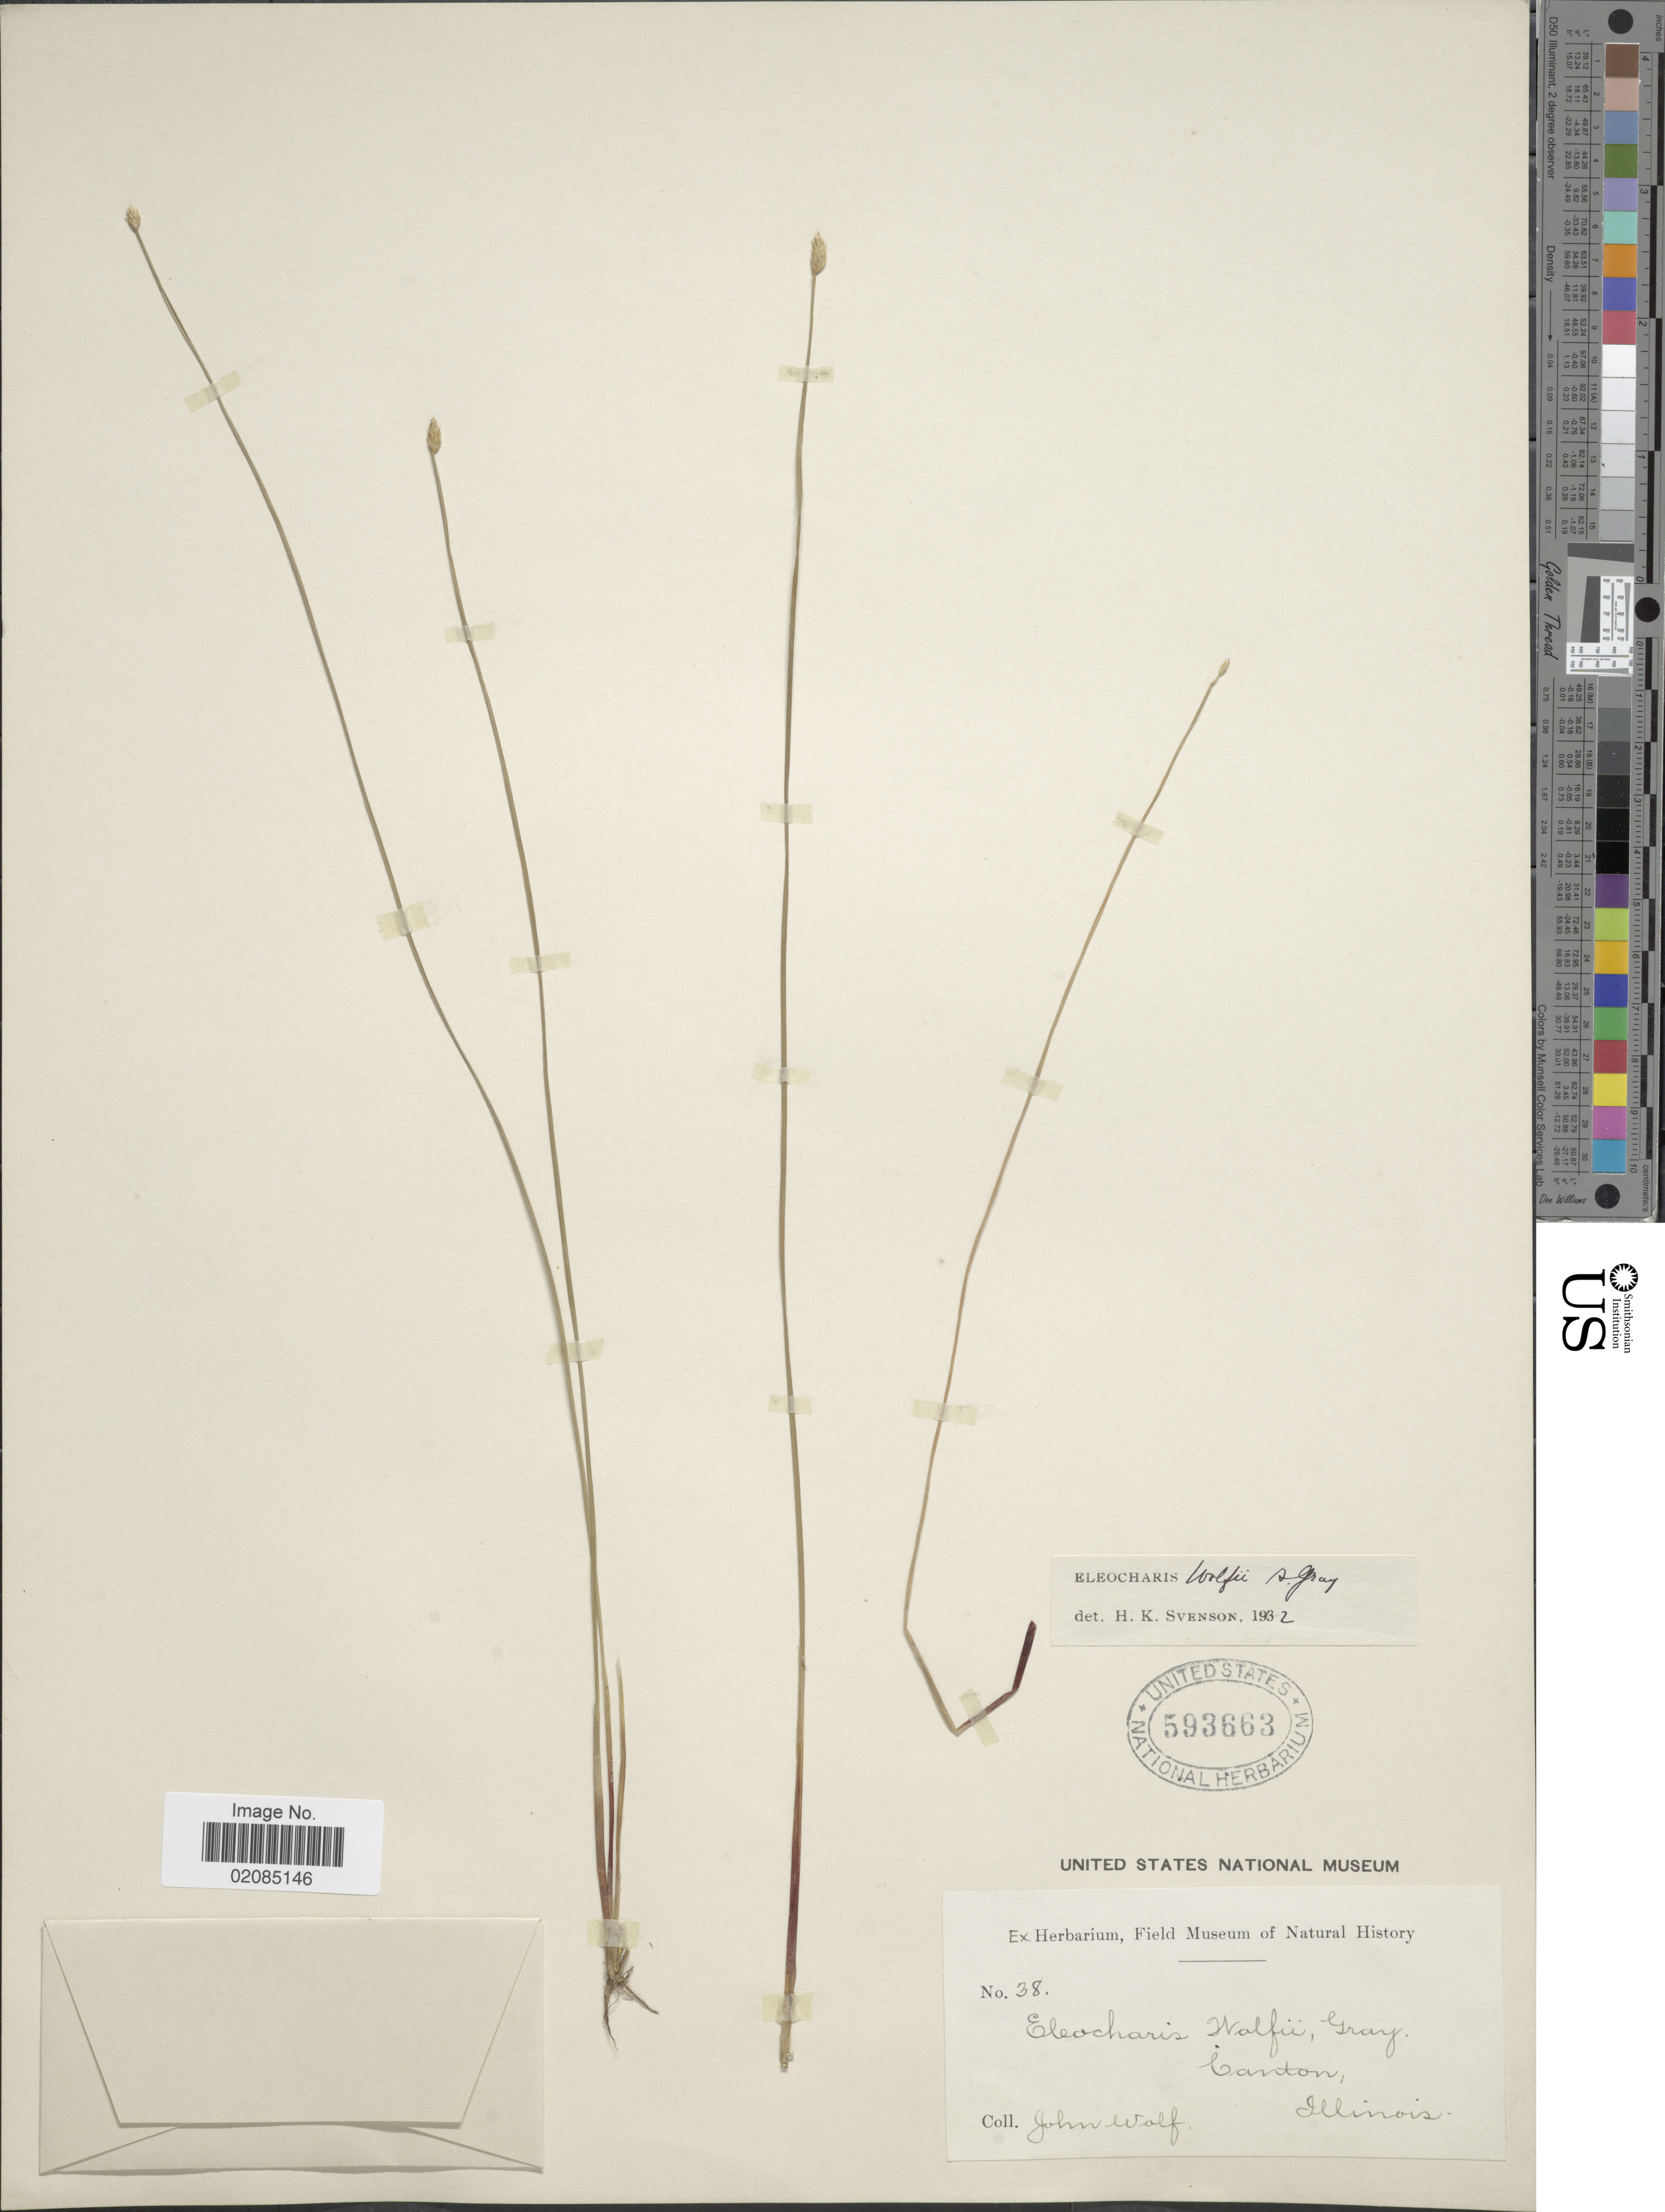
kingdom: Plantae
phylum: Tracheophyta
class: Liliopsida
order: Poales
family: Cyperaceae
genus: Eleocharis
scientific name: Eleocharis wolfii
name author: (A. Gray) A. Gray ex Britton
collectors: J. Wolf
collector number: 38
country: United States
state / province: Illinois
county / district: Fulton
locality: Canton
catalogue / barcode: US 593663